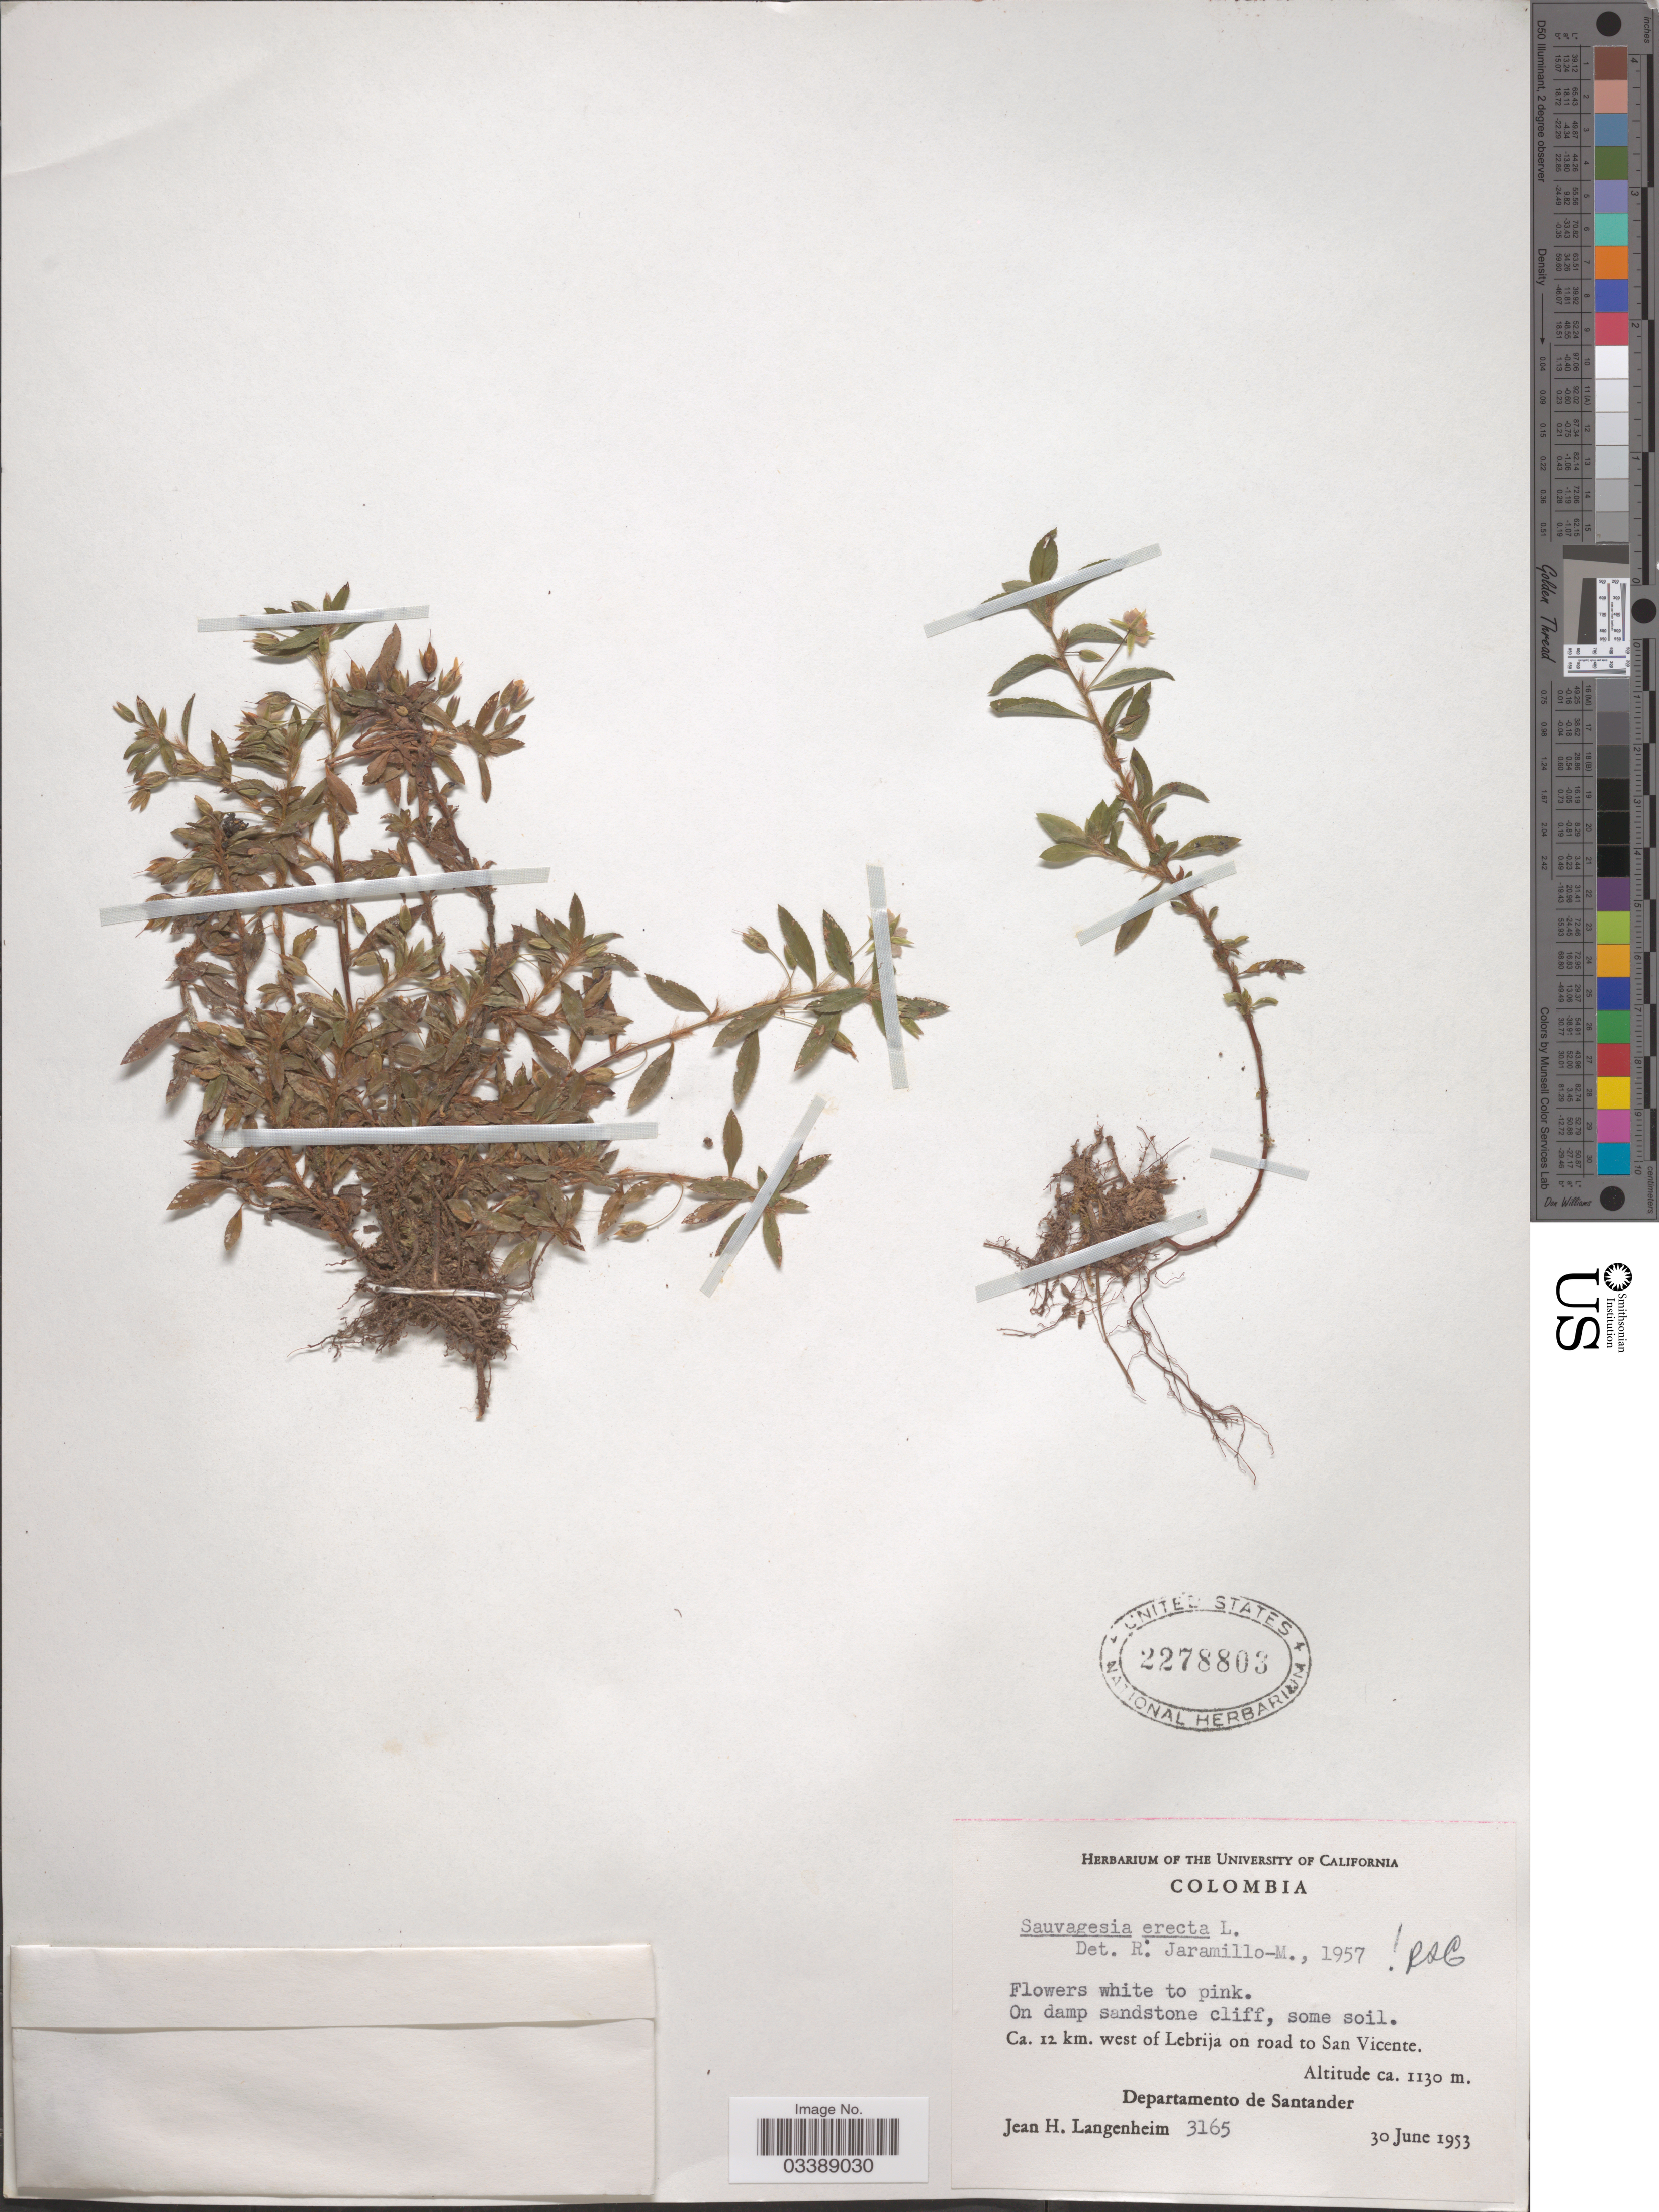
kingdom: Plantae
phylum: Tracheophyta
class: Magnoliopsida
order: Malpighiales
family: Ochnaceae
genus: Sauvagesia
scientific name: Sauvagesia erecta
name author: L.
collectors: J. H. Langenheim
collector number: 3165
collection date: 1953-06-30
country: Colombia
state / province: Santander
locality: Ca. 12 km. west of Lebrija on road to San Vicente. Departamento de Santander.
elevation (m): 1130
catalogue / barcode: US 2278803